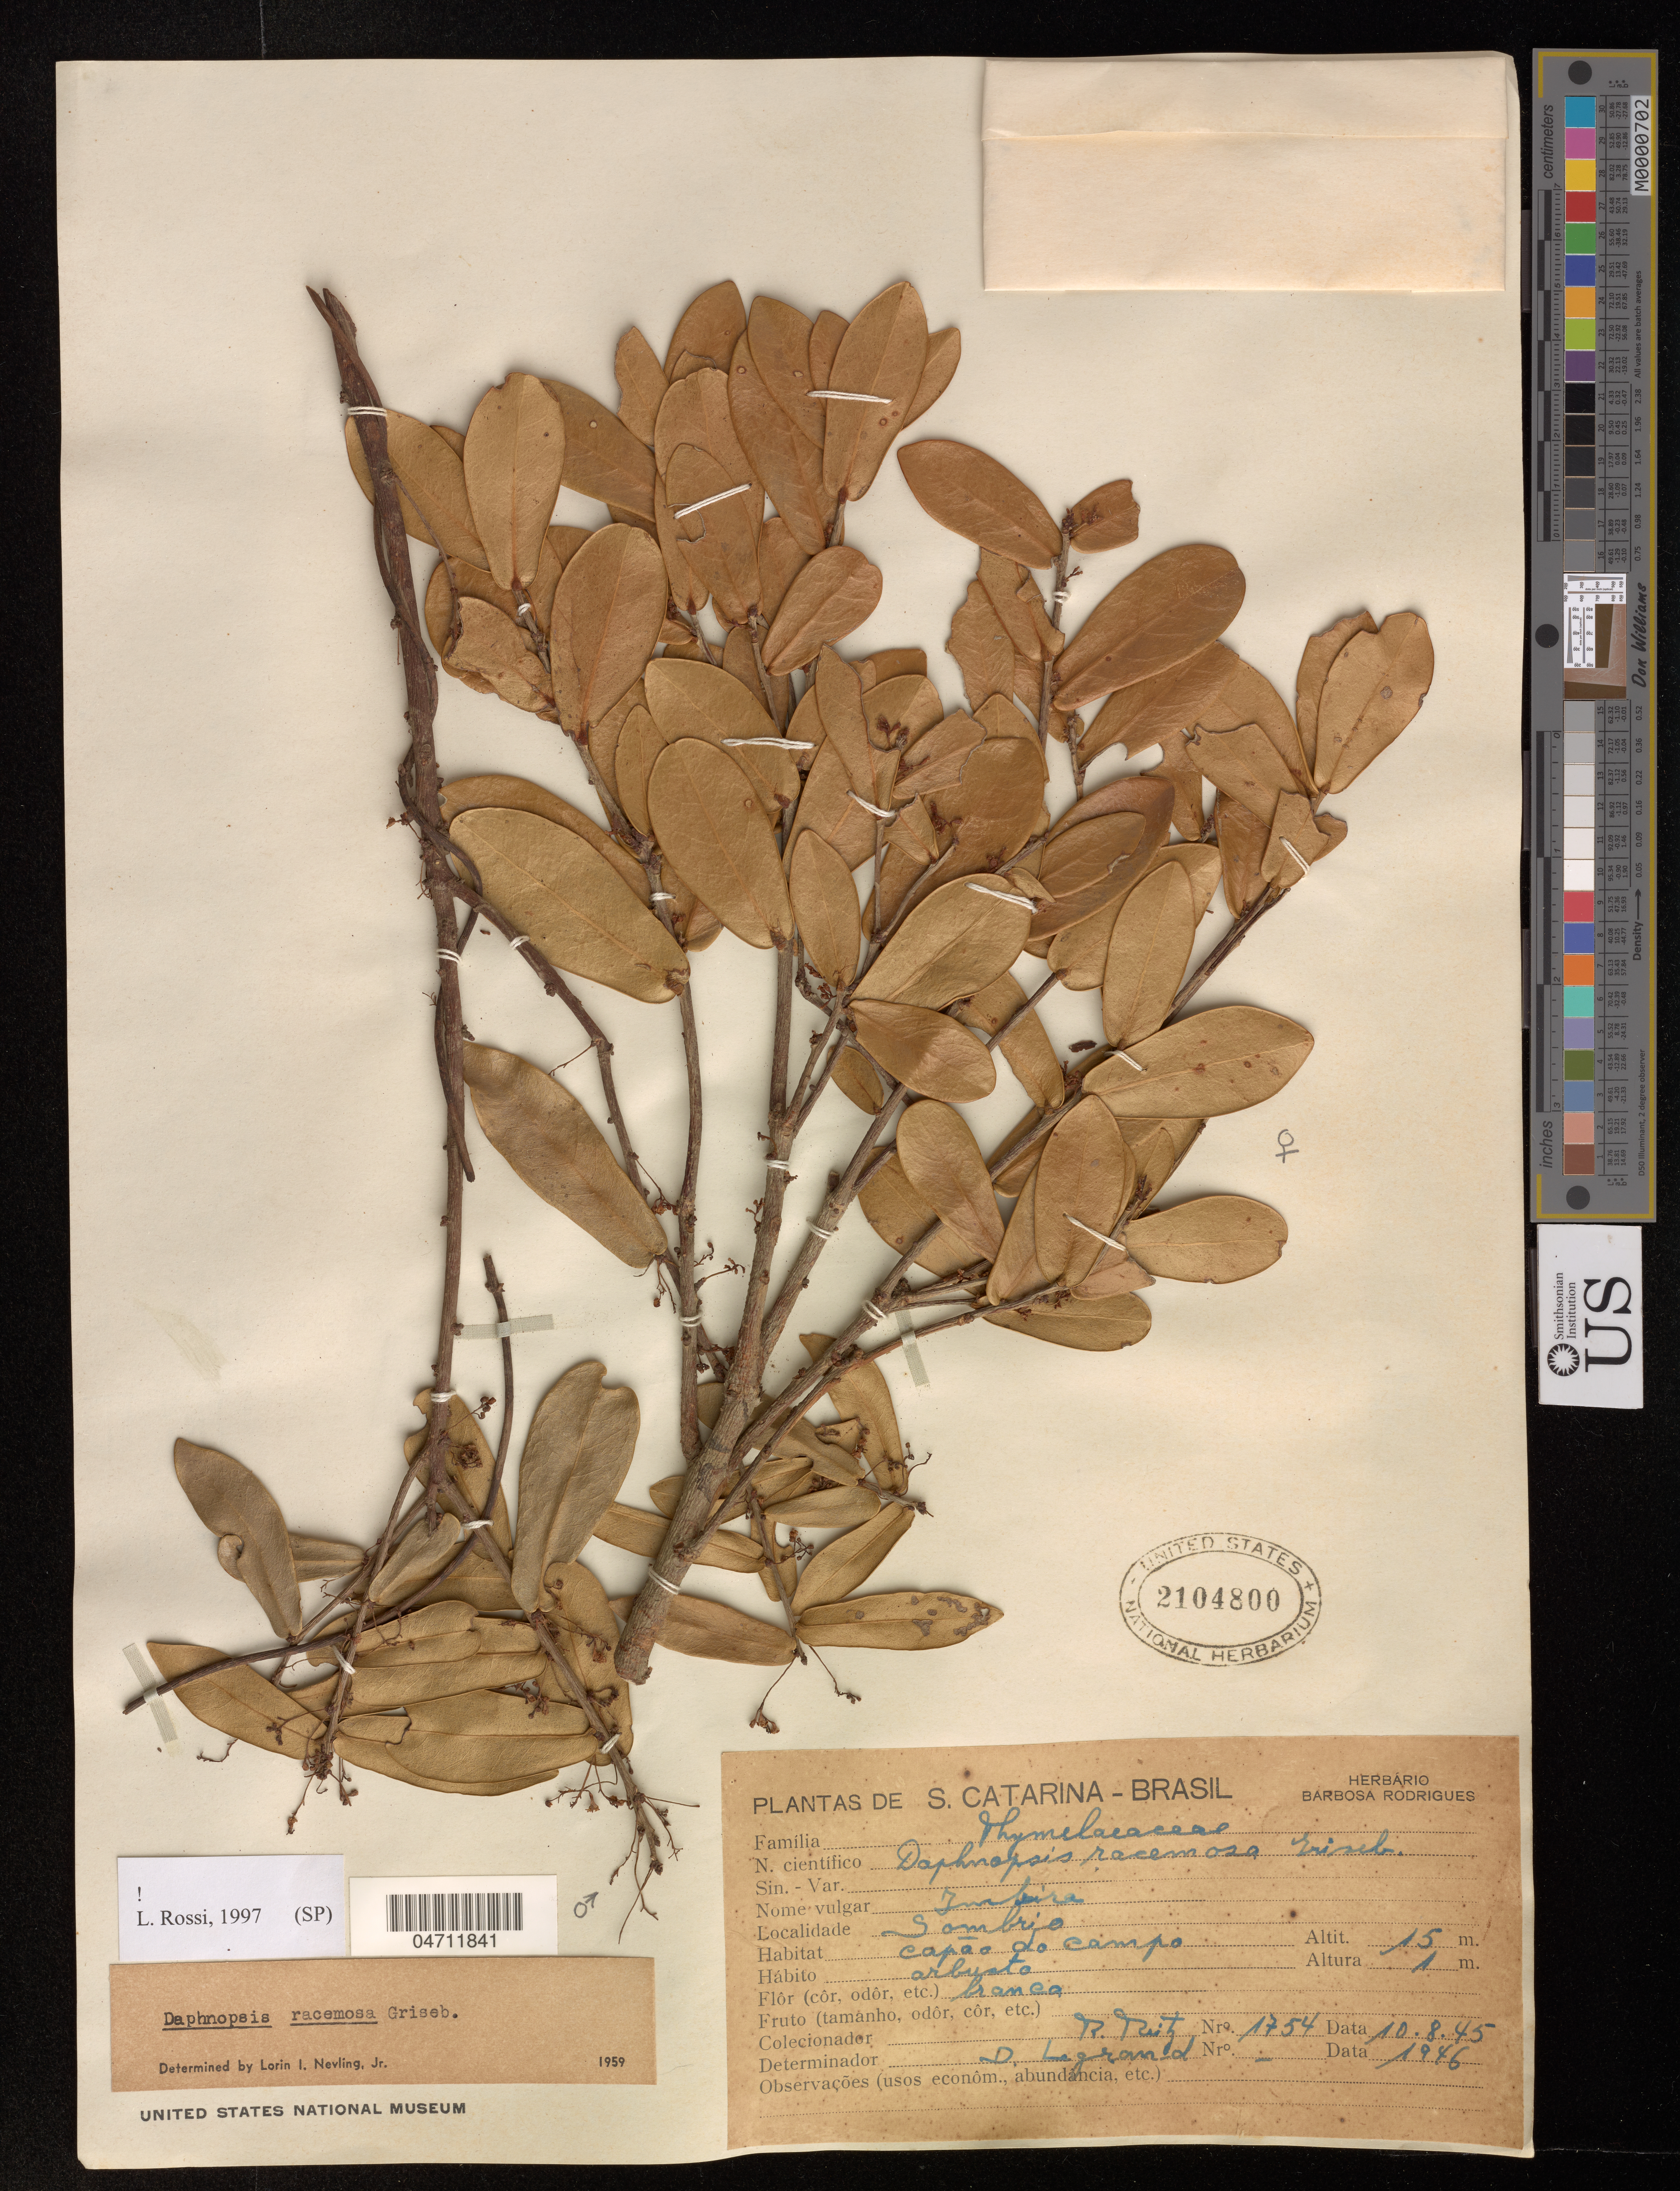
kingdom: Plantae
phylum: Tracheophyta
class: Magnoliopsida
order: Malvales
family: Thymelaeaceae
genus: Daphnopsis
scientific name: Daphnopsis racemosa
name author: Griseb.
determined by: Rossi, L.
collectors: R. Reitz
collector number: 1754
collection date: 1945-08-10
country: Brazil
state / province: Santa Catarina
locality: Sombrio, capâo do campo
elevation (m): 10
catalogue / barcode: US 2104800